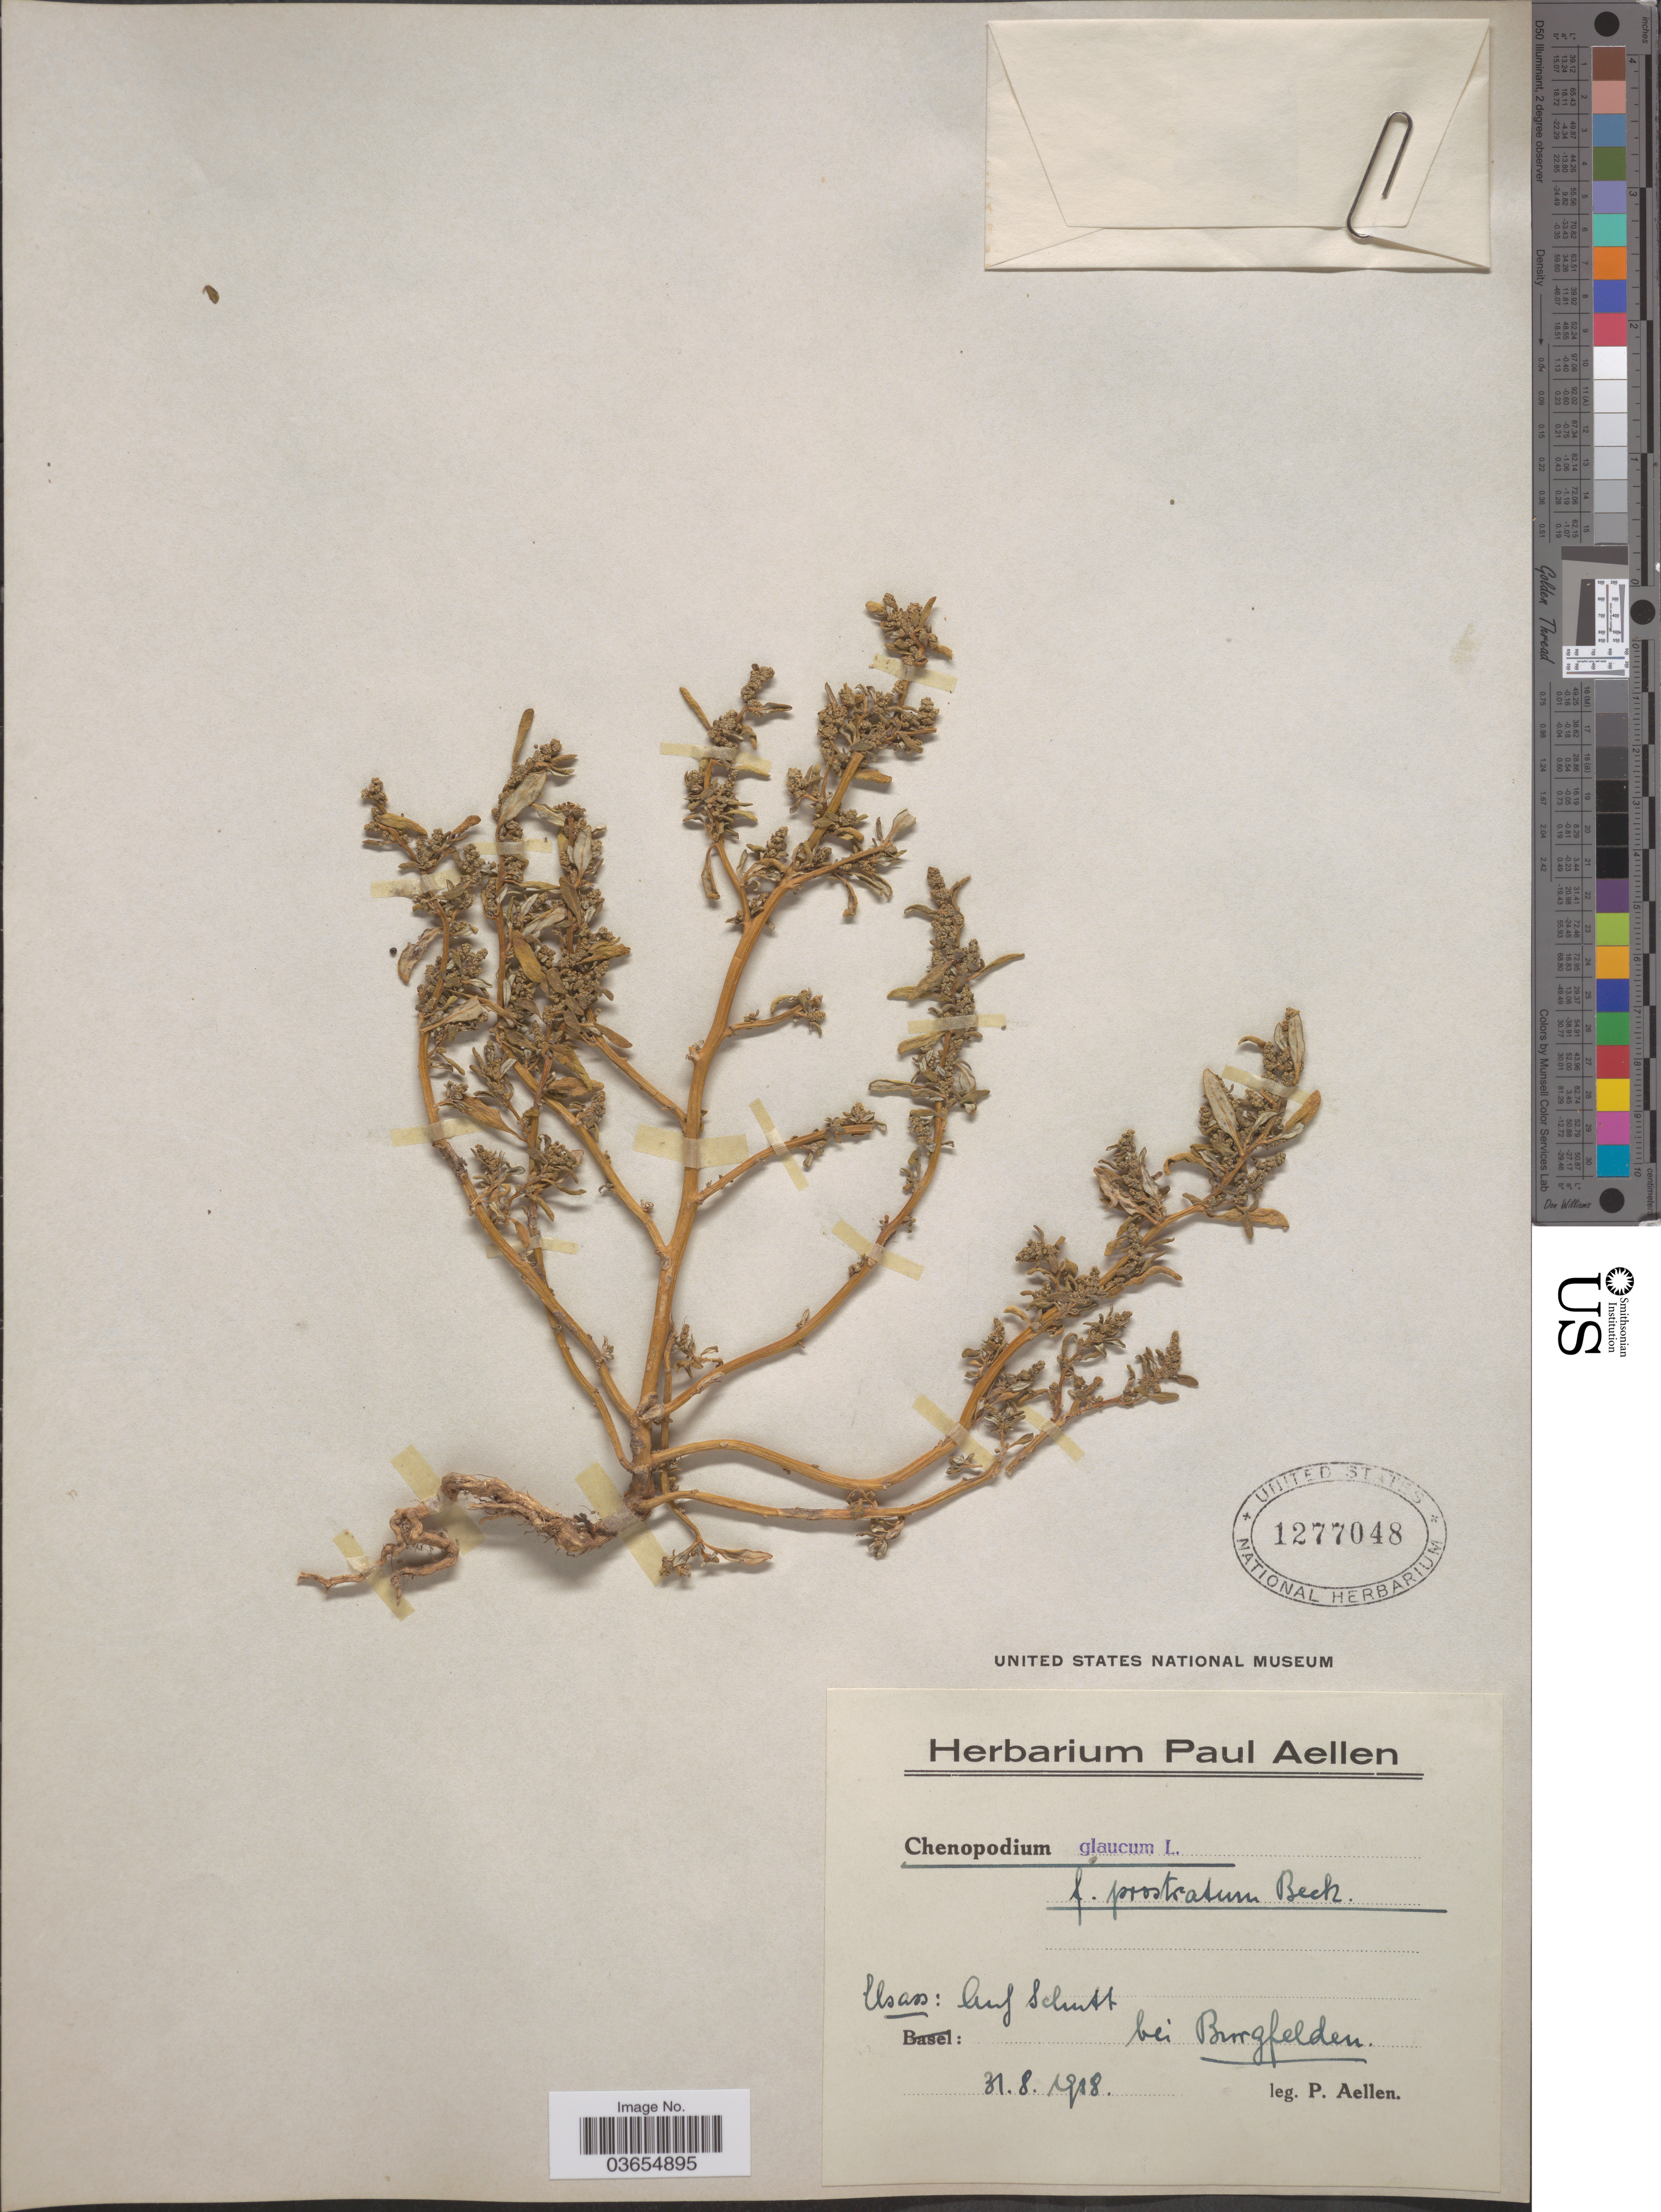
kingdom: Plantae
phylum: Tracheophyta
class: Magnoliopsida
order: Caryophyllales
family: Amaranthaceae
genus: Chenopodium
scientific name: Chenopodium glaucum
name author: L.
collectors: P. Aellen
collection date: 1918-08-31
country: France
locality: Elsass: Auf Schutt bei Burgfelden.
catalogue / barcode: US 1277048